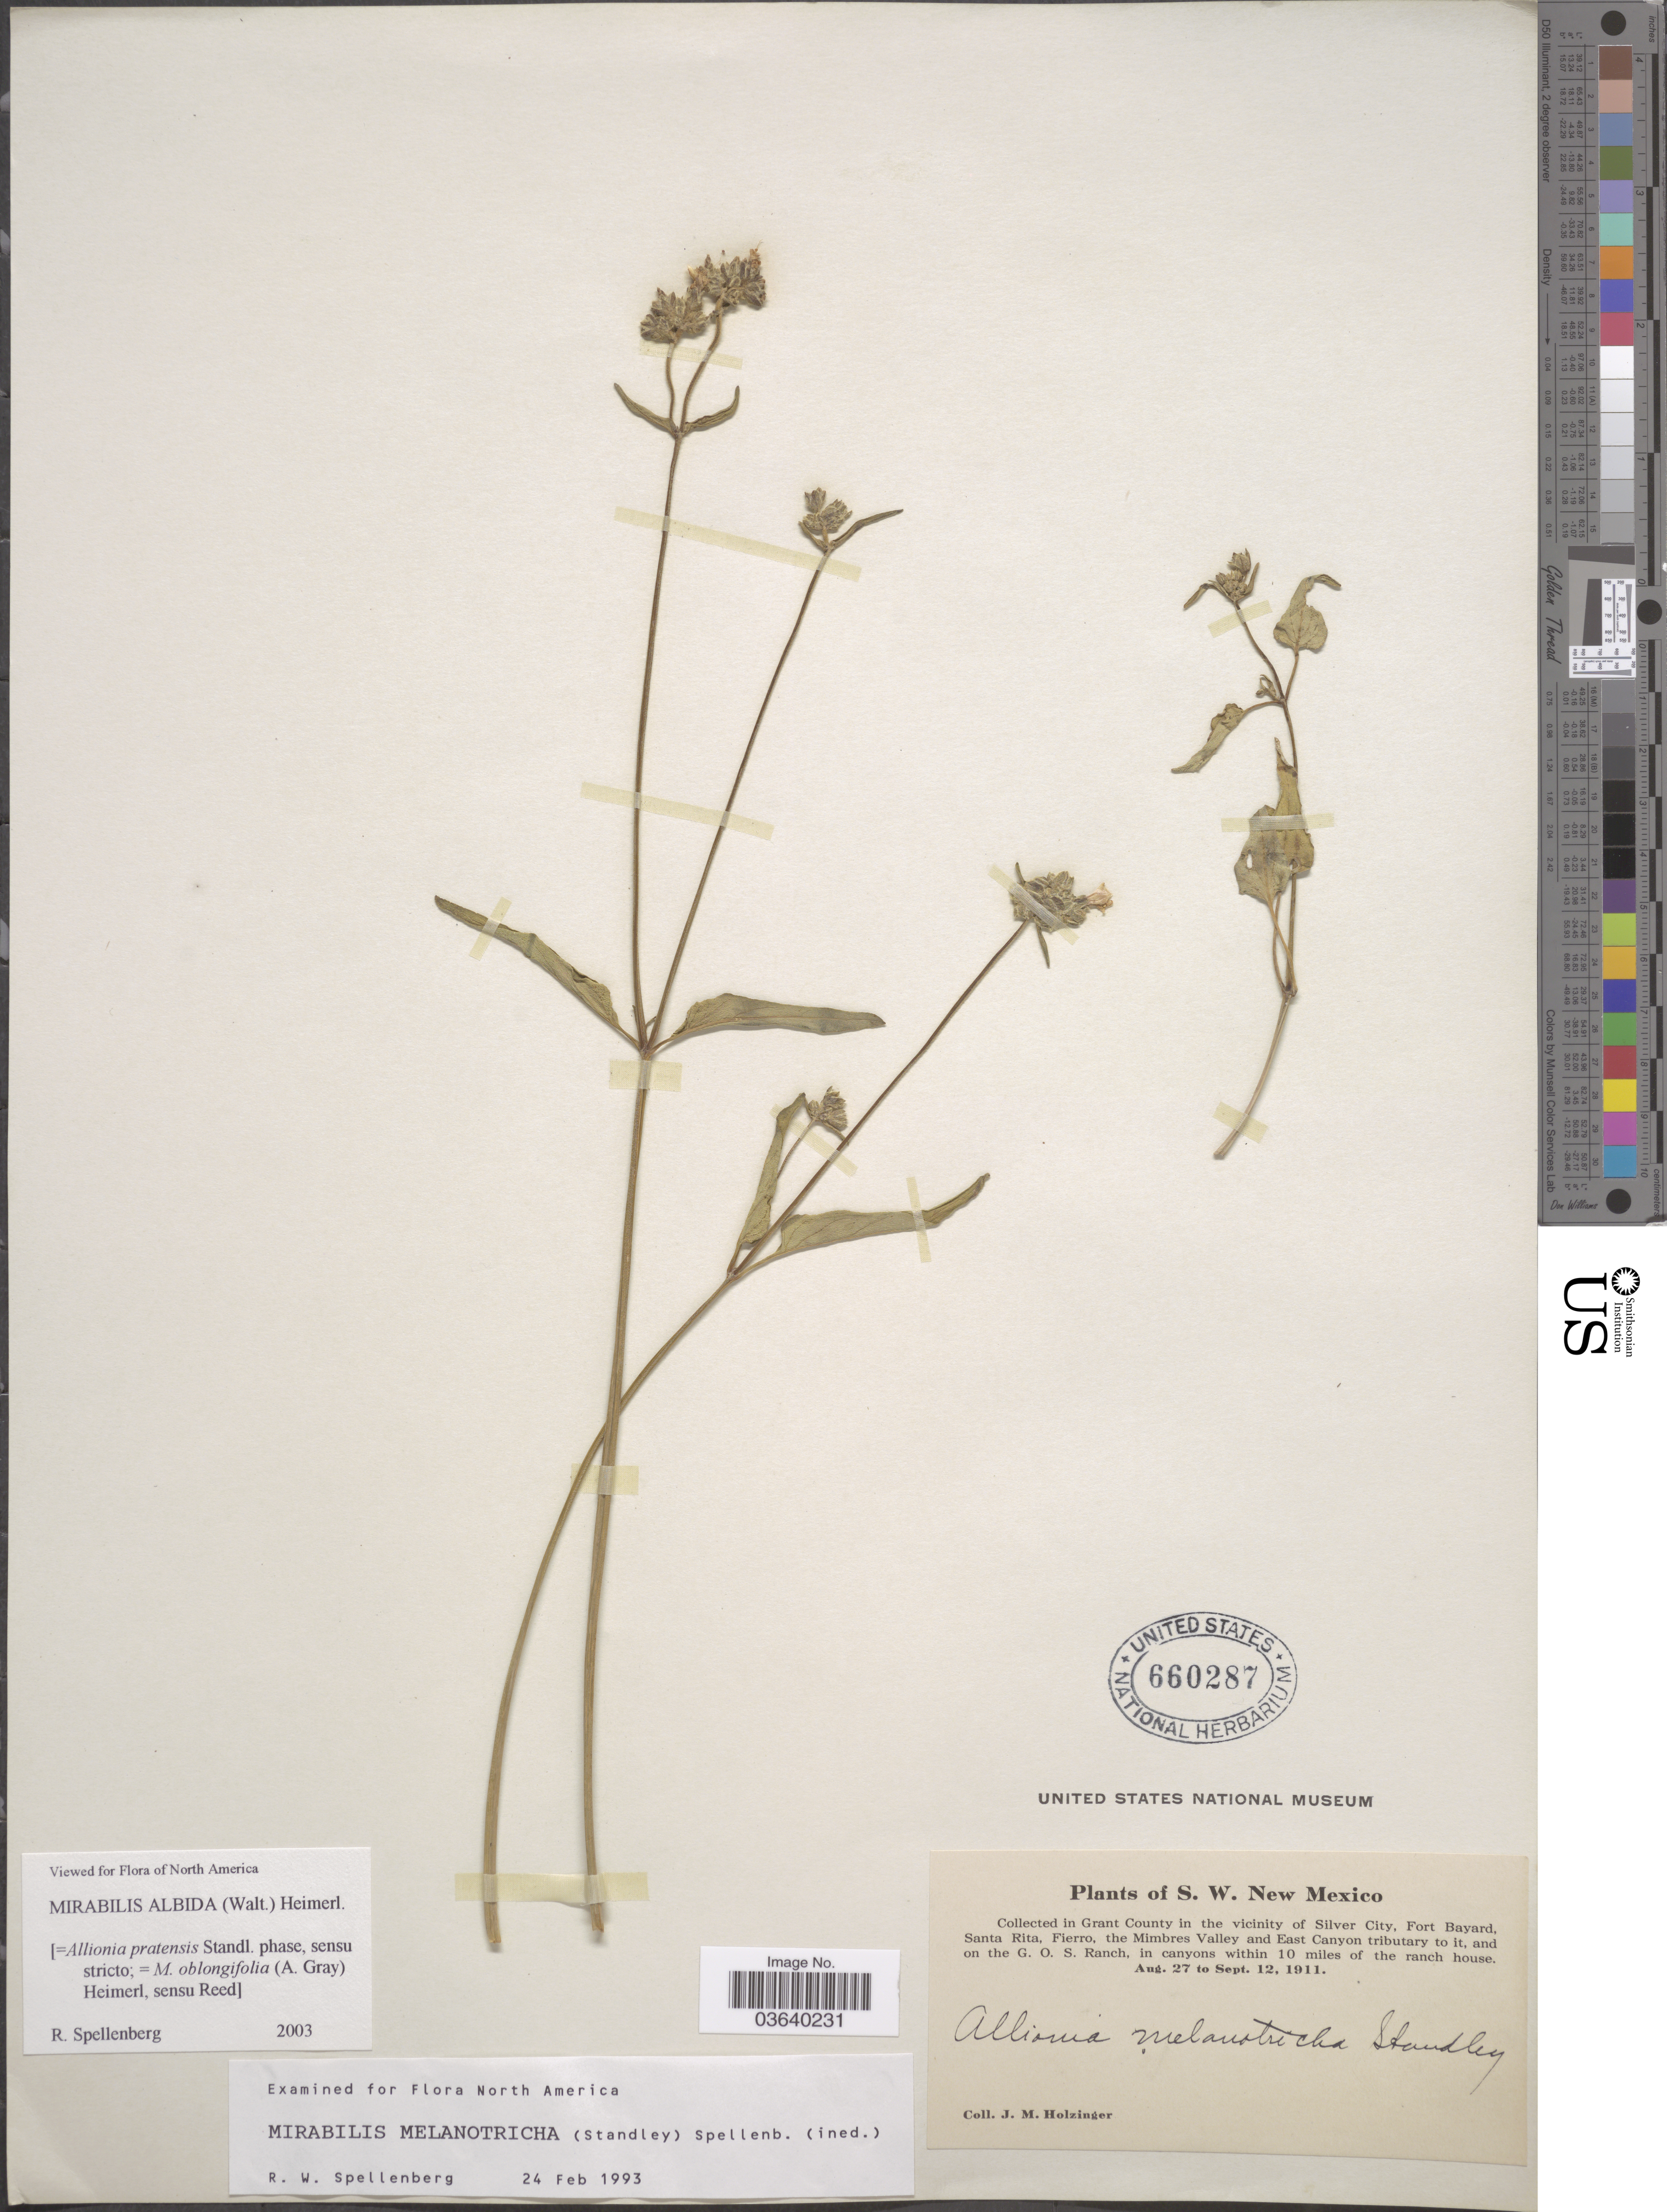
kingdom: Plantae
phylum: Tracheophyta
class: Magnoliopsida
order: Caryophyllales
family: Nyctaginaceae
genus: Mirabilis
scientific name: Mirabilis albida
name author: (Walter) Heimerl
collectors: J. M. Holzinger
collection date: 1911-08-27/1911-09-12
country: United States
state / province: New Mexico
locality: S.W. New Mexico. In Grant County in the vicinity of Silver City, Fort Bayard, Santa Rita, Fierro, the Mimbres Valley and East Canyon tributary to it, and on the G.O.S. Ranch, in canyons within 10 miles of the ranch house.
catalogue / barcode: US 660287